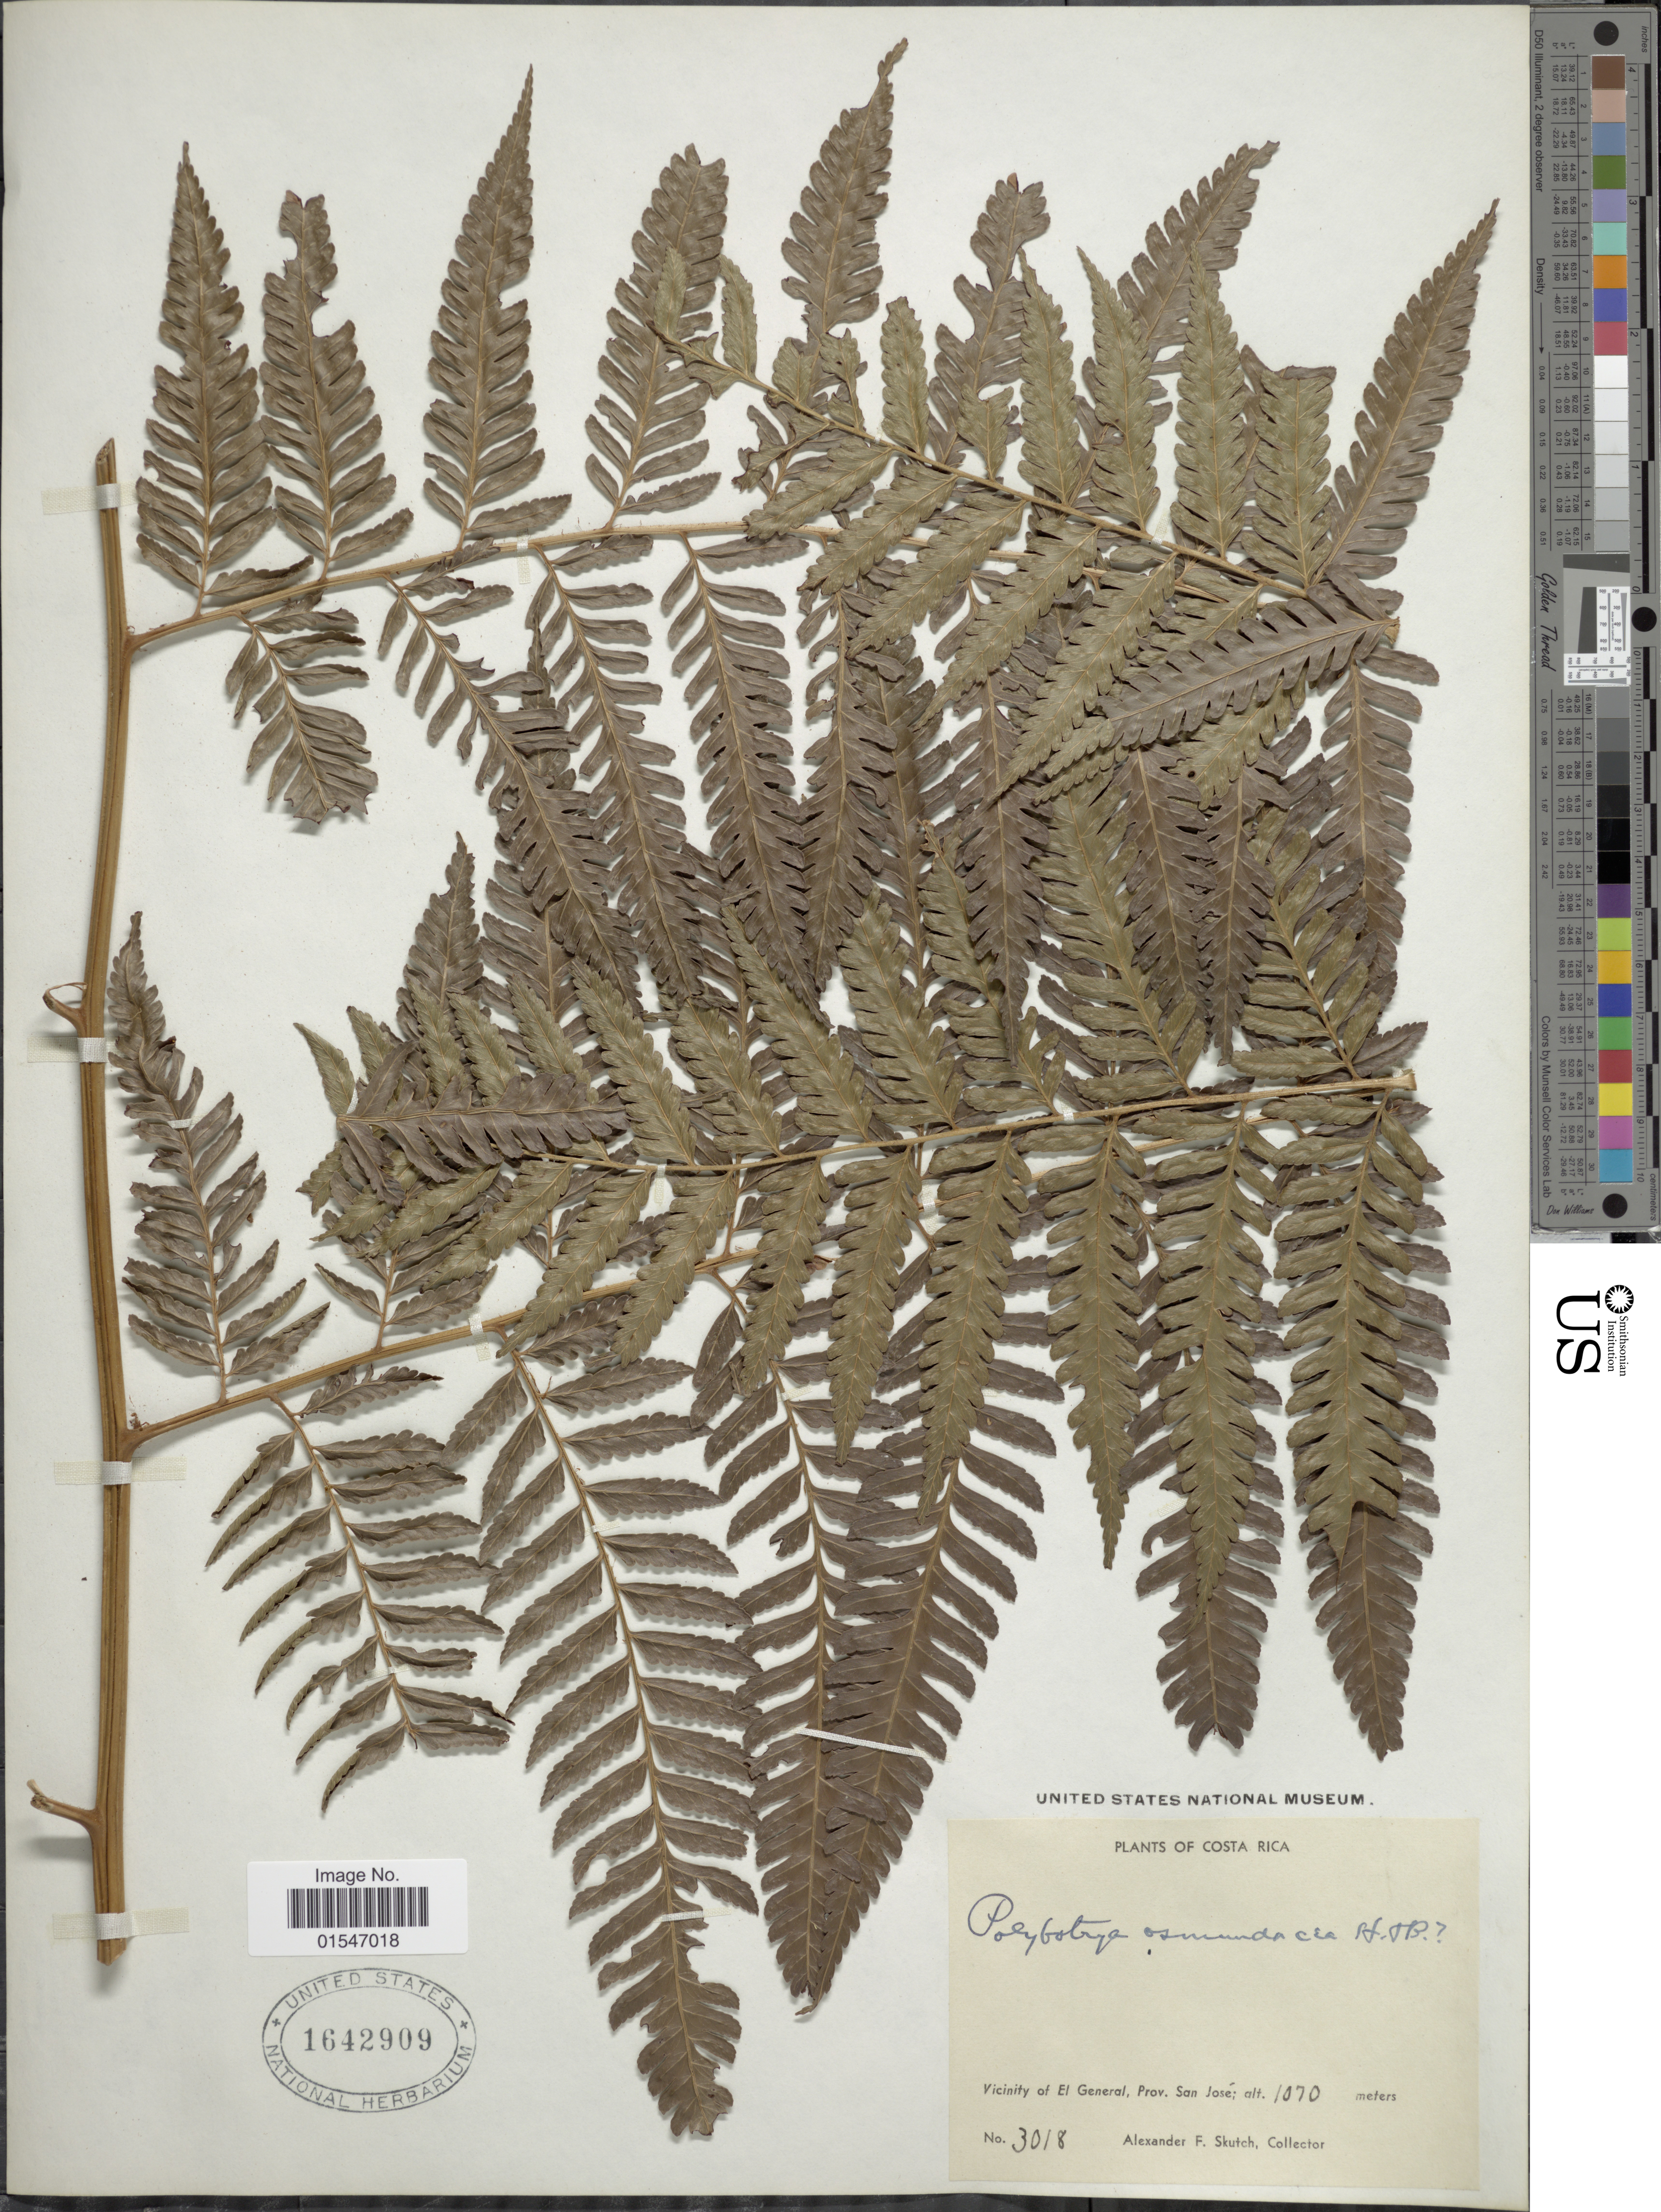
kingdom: Plantae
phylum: Tracheophyta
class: Polypodiopsida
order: Polypodiales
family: Dryopteridaceae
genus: Polybotrya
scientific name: Polybotrya osmundacea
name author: Humb. & Bonpl. ex Willd.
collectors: A. F. Skutch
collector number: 3018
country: Costa Rica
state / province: San José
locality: Costa Rica. Vicinity of El General, Prov. San Jose.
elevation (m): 1070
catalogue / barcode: US 1642909